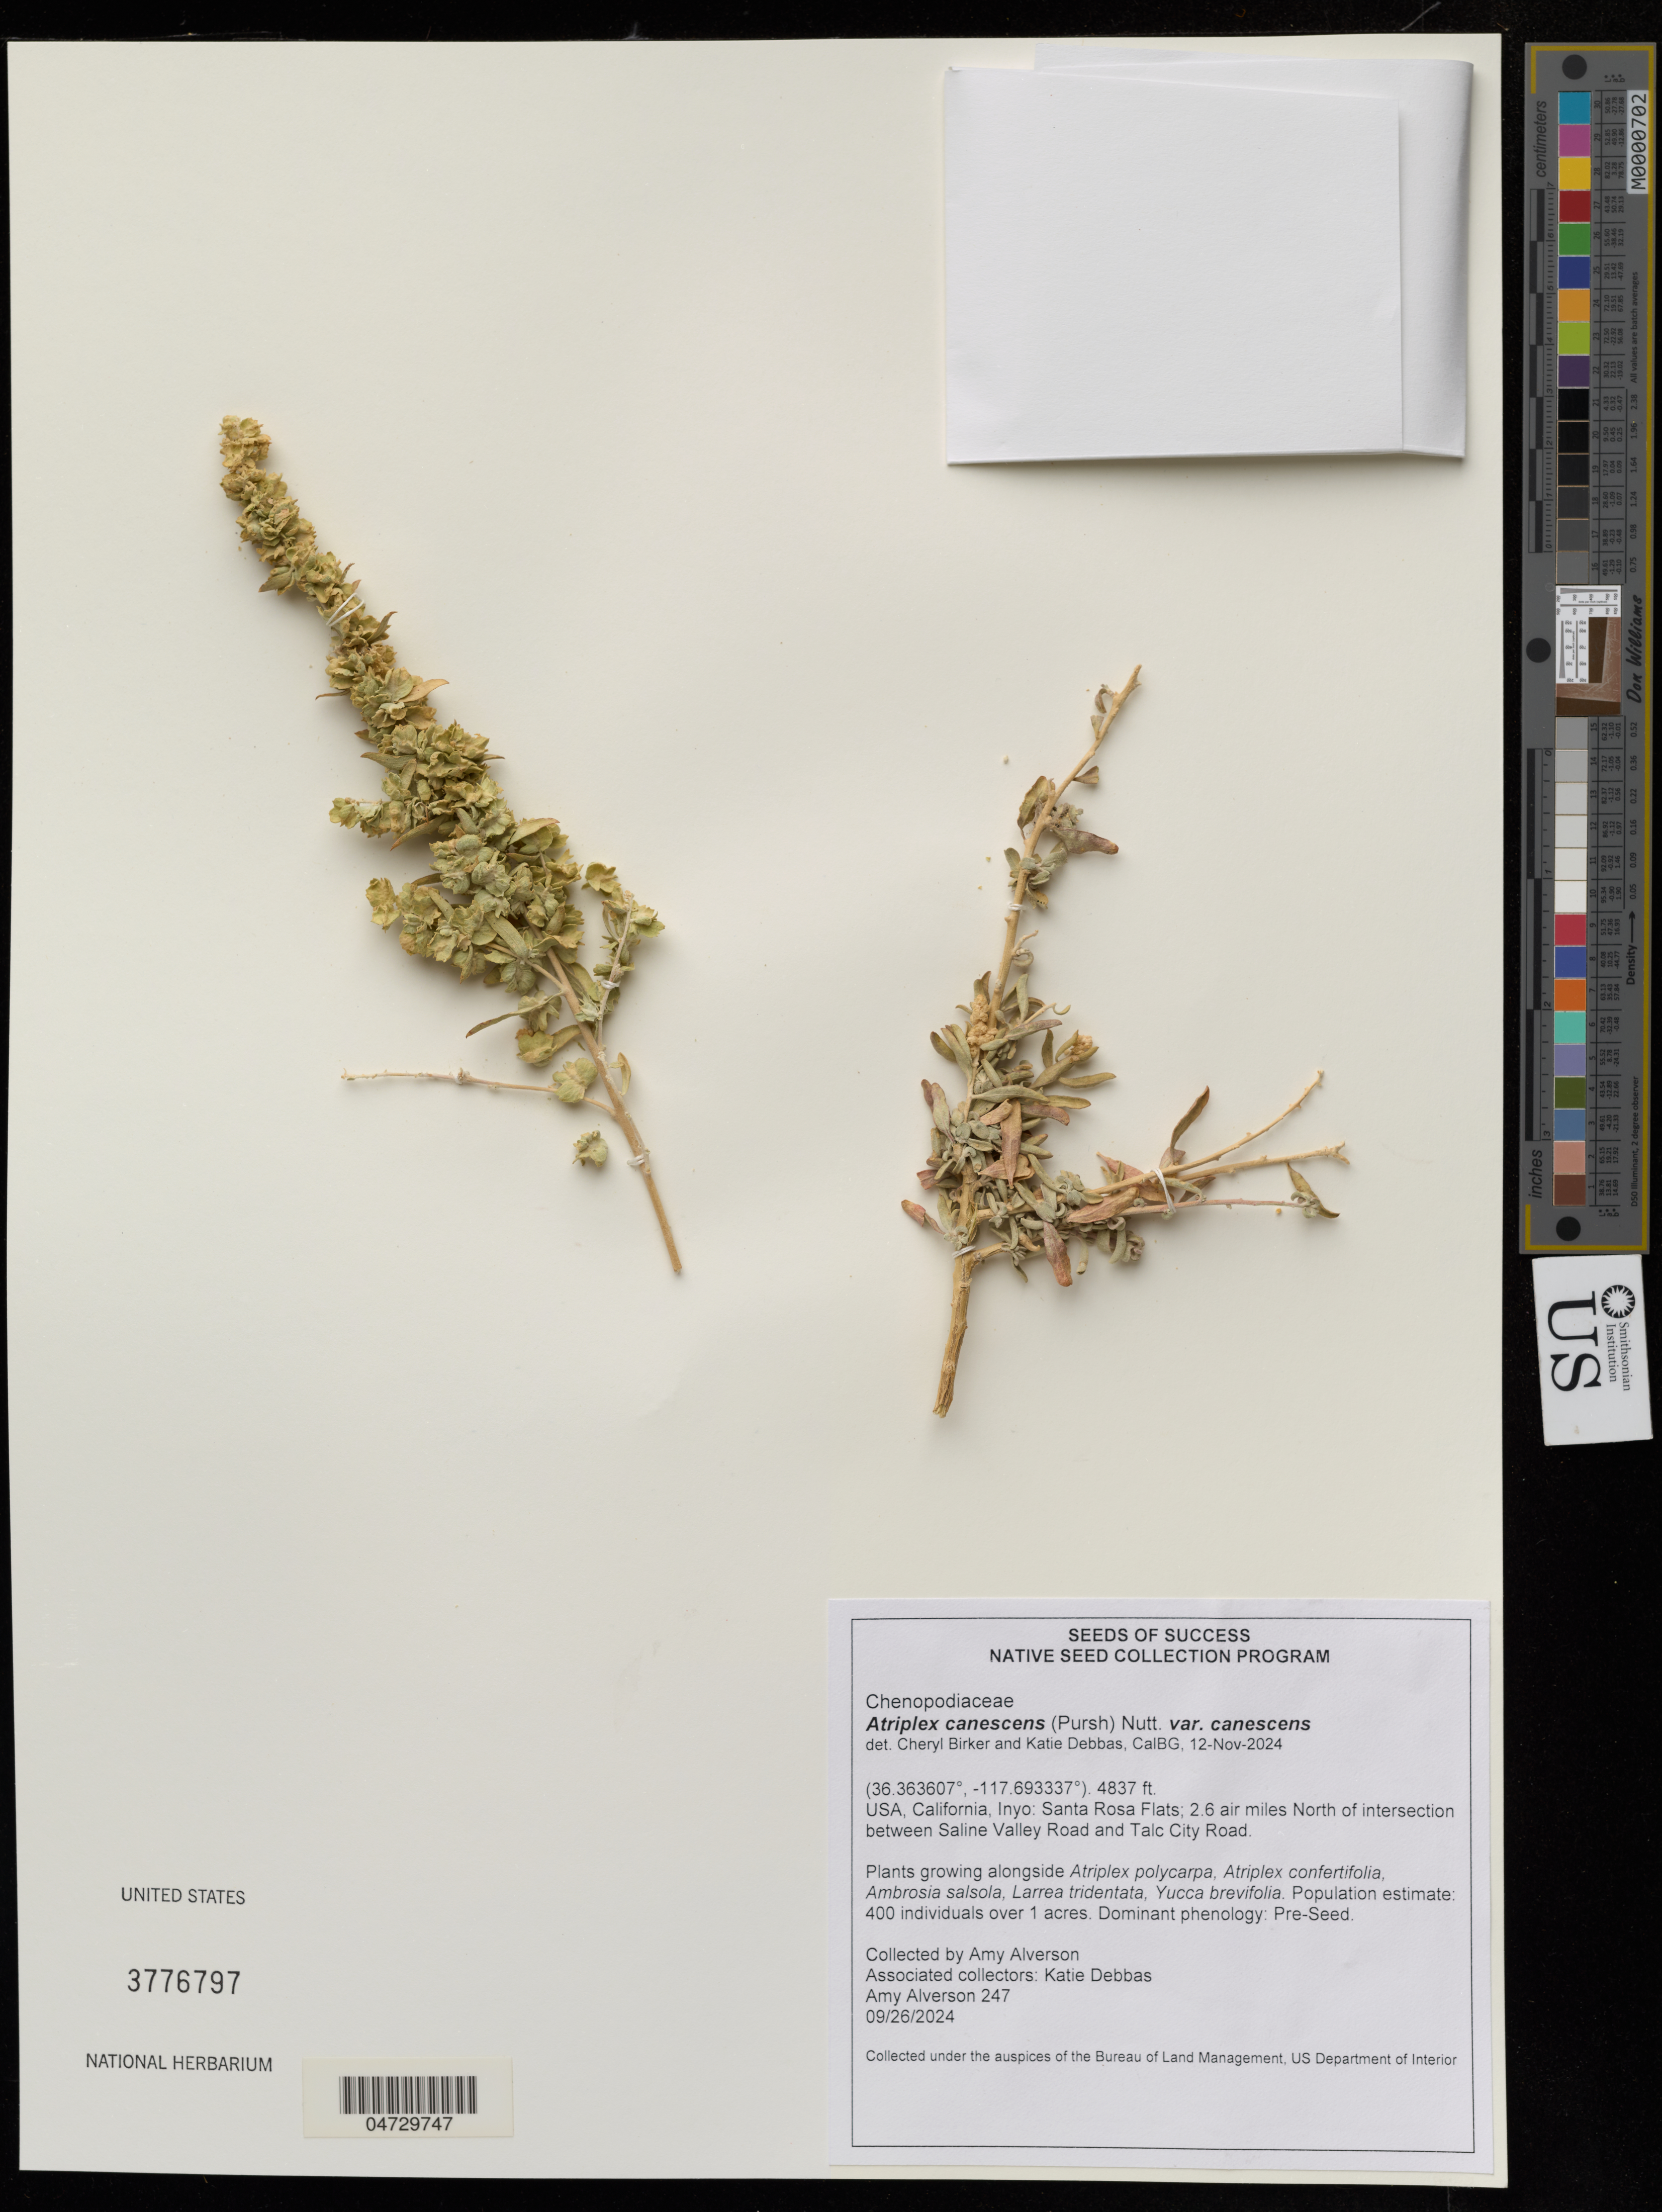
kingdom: Plantae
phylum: Tracheophyta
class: Magnoliopsida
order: Caryophyllales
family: Amaranthaceae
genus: Atriplex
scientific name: Atriplex canescens var. canescens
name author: (Pursh) Nutt.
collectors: A. Alverson & K. Debbas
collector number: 247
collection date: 2024-09-26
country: United States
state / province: California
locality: Inyo: Santa Rosa Flats; 2.6 air miles North of intersection between Saline Valley Road and Talc City Road.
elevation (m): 1474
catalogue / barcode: US 3776797